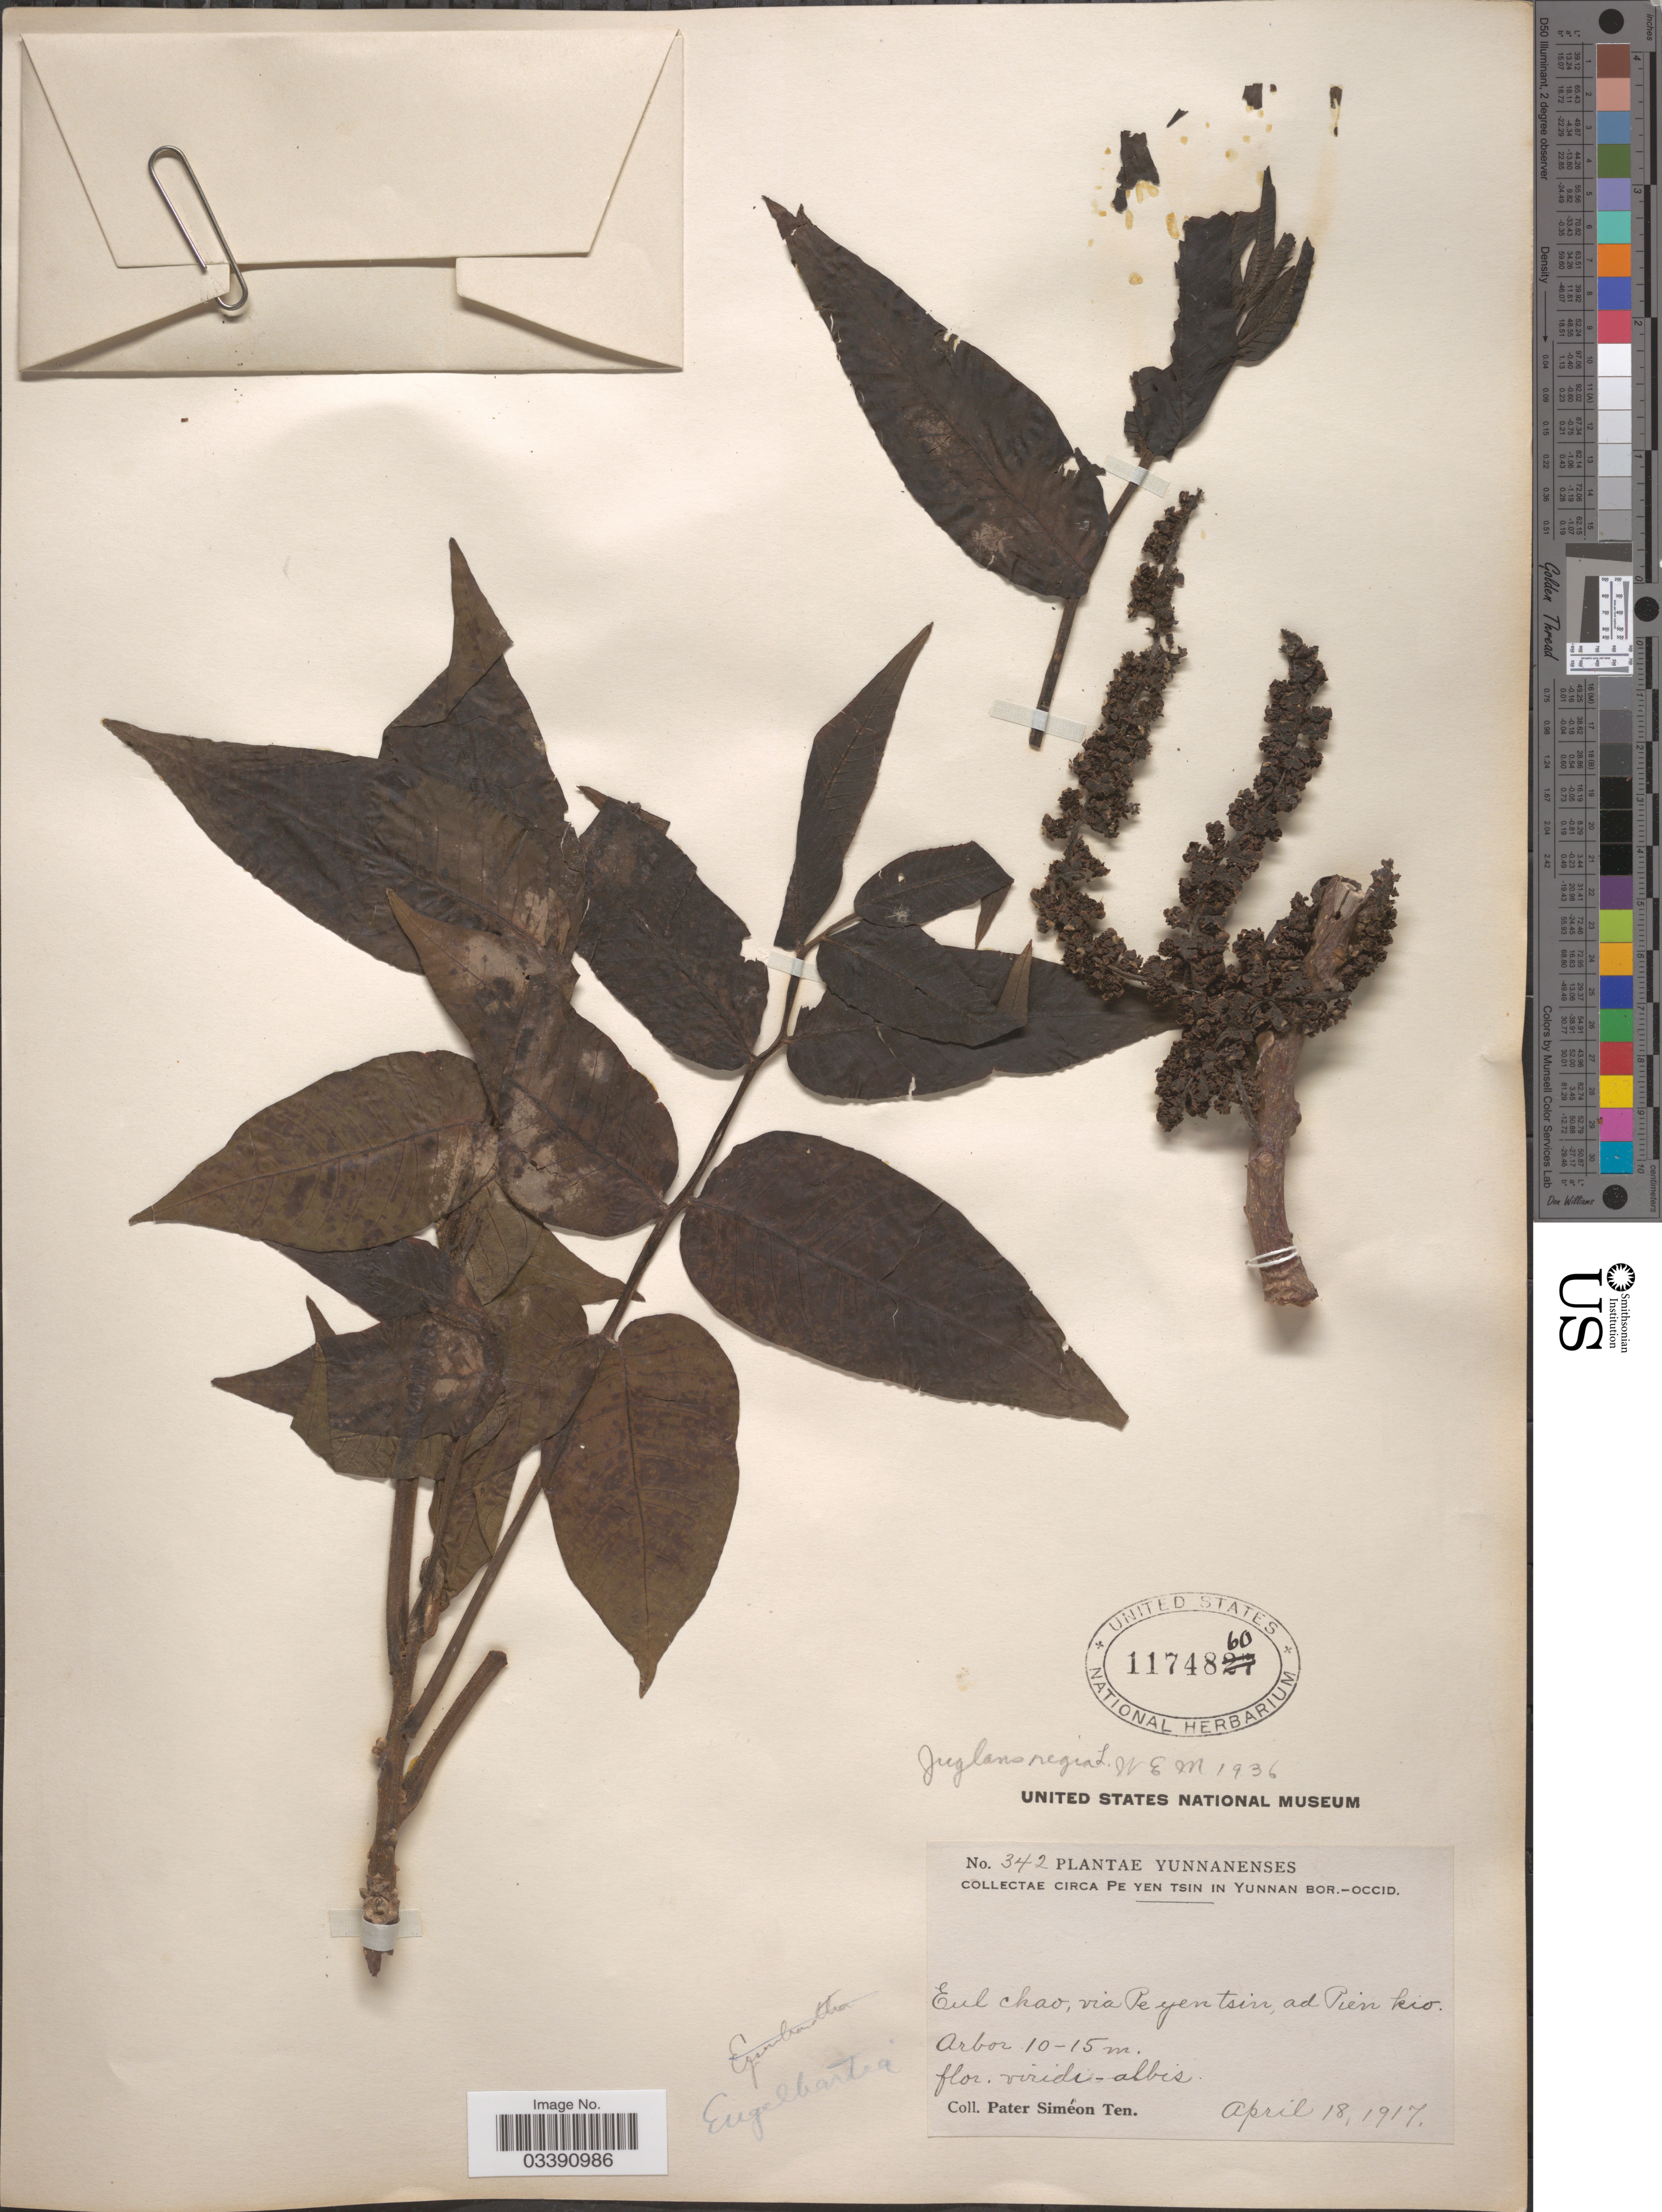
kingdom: Plantae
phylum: Tracheophyta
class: Magnoliopsida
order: Fagales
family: Juglandaceae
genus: Juglans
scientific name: Juglans regia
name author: L.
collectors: P. S. Ten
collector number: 342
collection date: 1917-04-18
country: China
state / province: Yunnan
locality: Circa Pe yen tsin in Yunnan Bor.-Occid. Eul chao, via Pe yen tsin, ad Pien kio.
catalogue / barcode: US 1174860